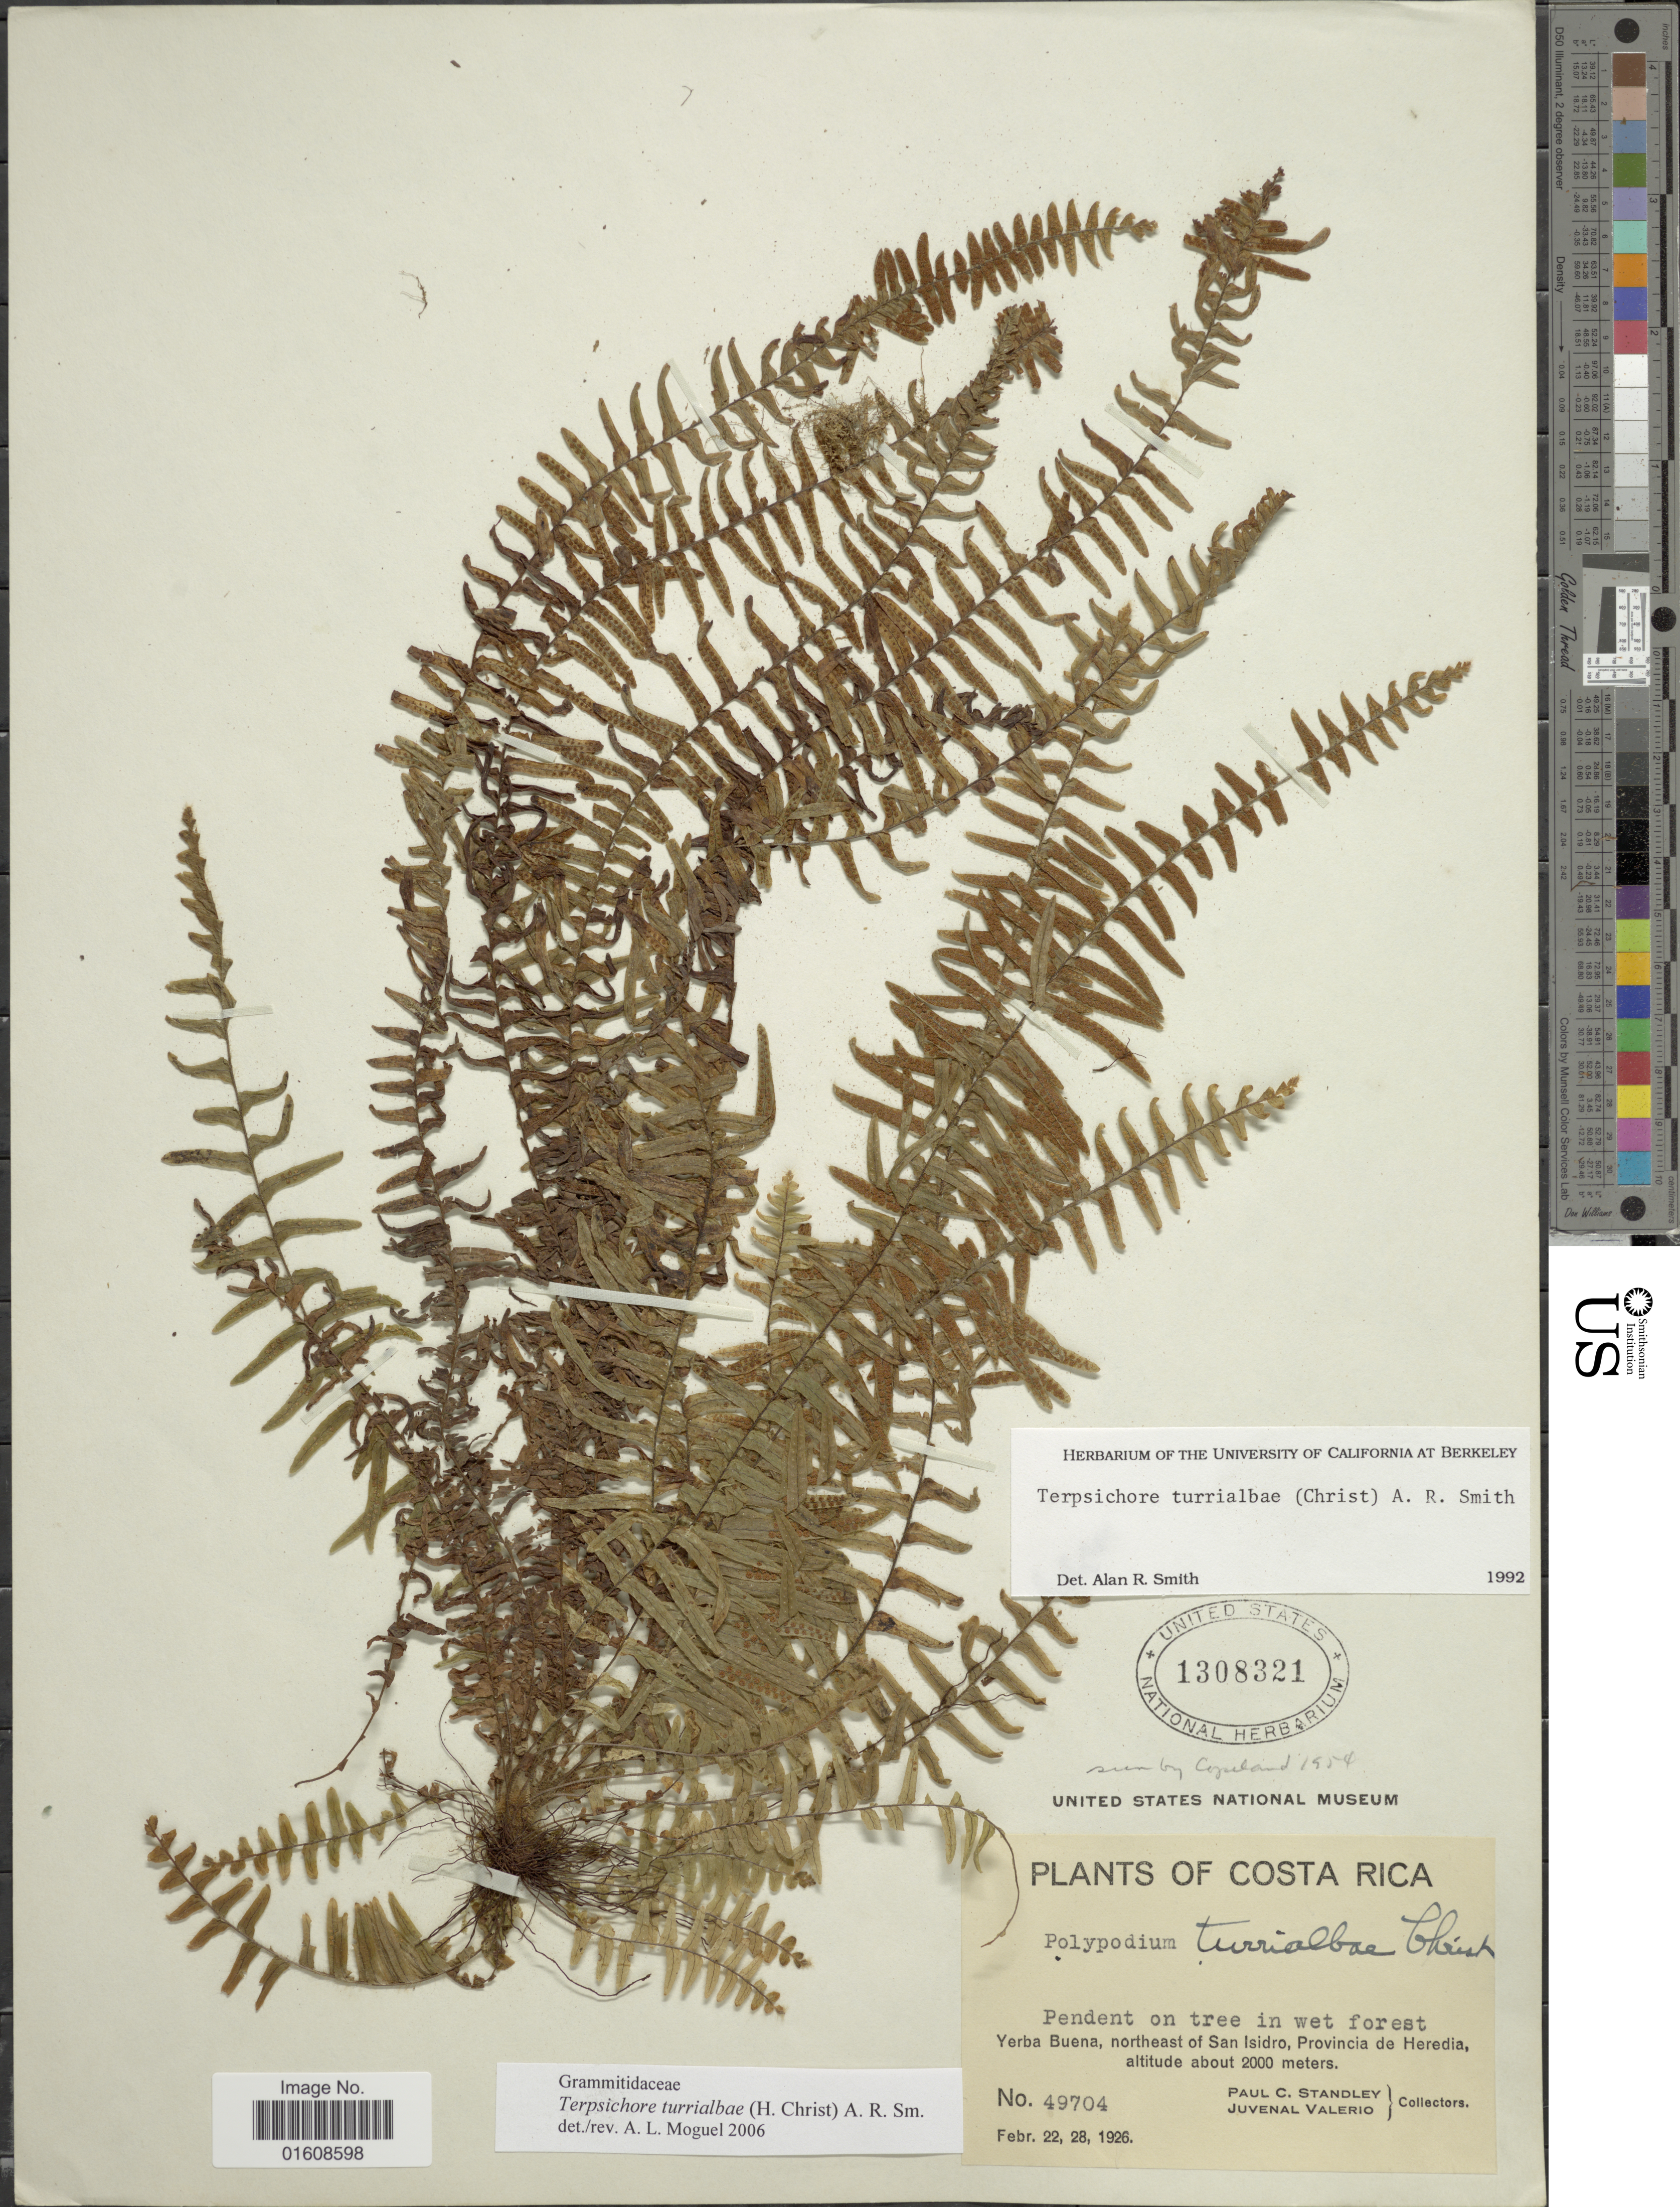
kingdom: Plantae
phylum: Tracheophyta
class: Polypodiopsida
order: Polypodiales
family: Polypodiaceae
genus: Alansmia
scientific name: Alansmia turrialbae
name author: (Christ) Moguel & M. Kessler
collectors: P. C. Standley & J. Valerio R.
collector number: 49704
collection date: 1926-02-22/1926-02-28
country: Costa Rica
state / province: Heredia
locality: Yerba Buena, northeast of San Isidro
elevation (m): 2000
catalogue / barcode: US 1308321